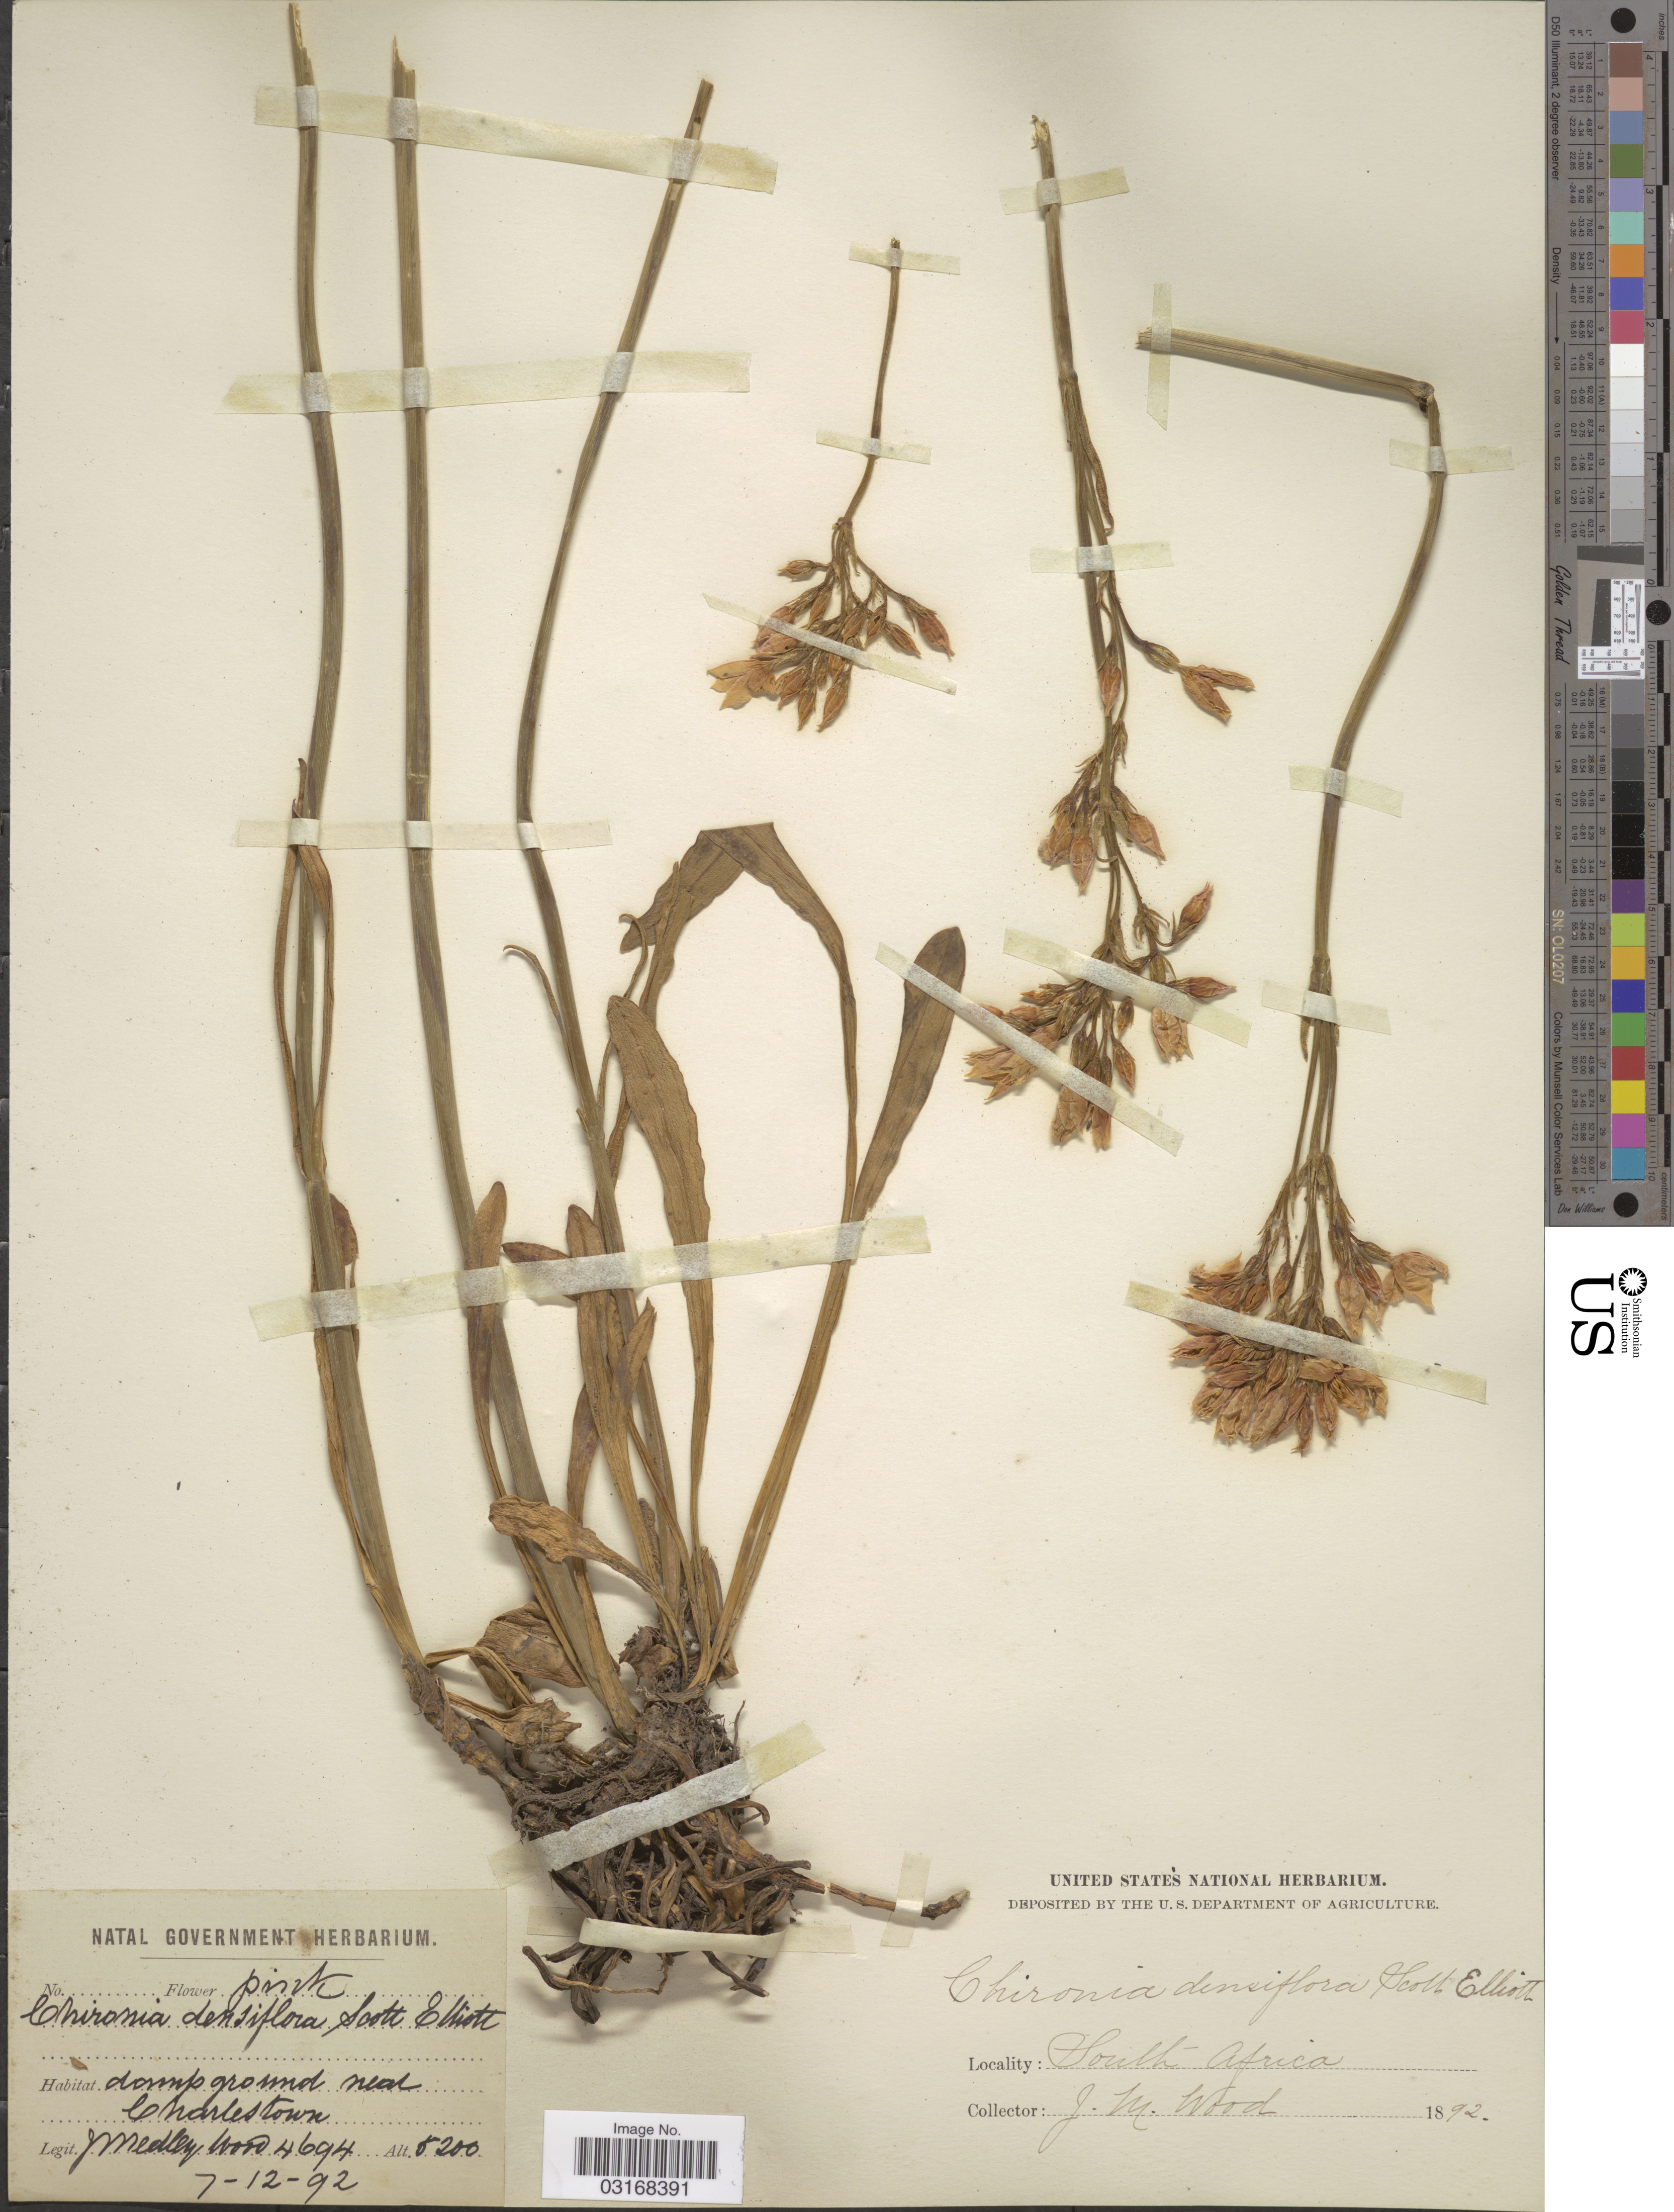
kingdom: Plantae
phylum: Tracheophyta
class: Magnoliopsida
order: Gentianales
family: Gentianaceae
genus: Chironia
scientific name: Chironia densiflora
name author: Scott Elliot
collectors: J. M. Wood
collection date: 1892-12-07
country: South Africa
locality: Near Charlestown.